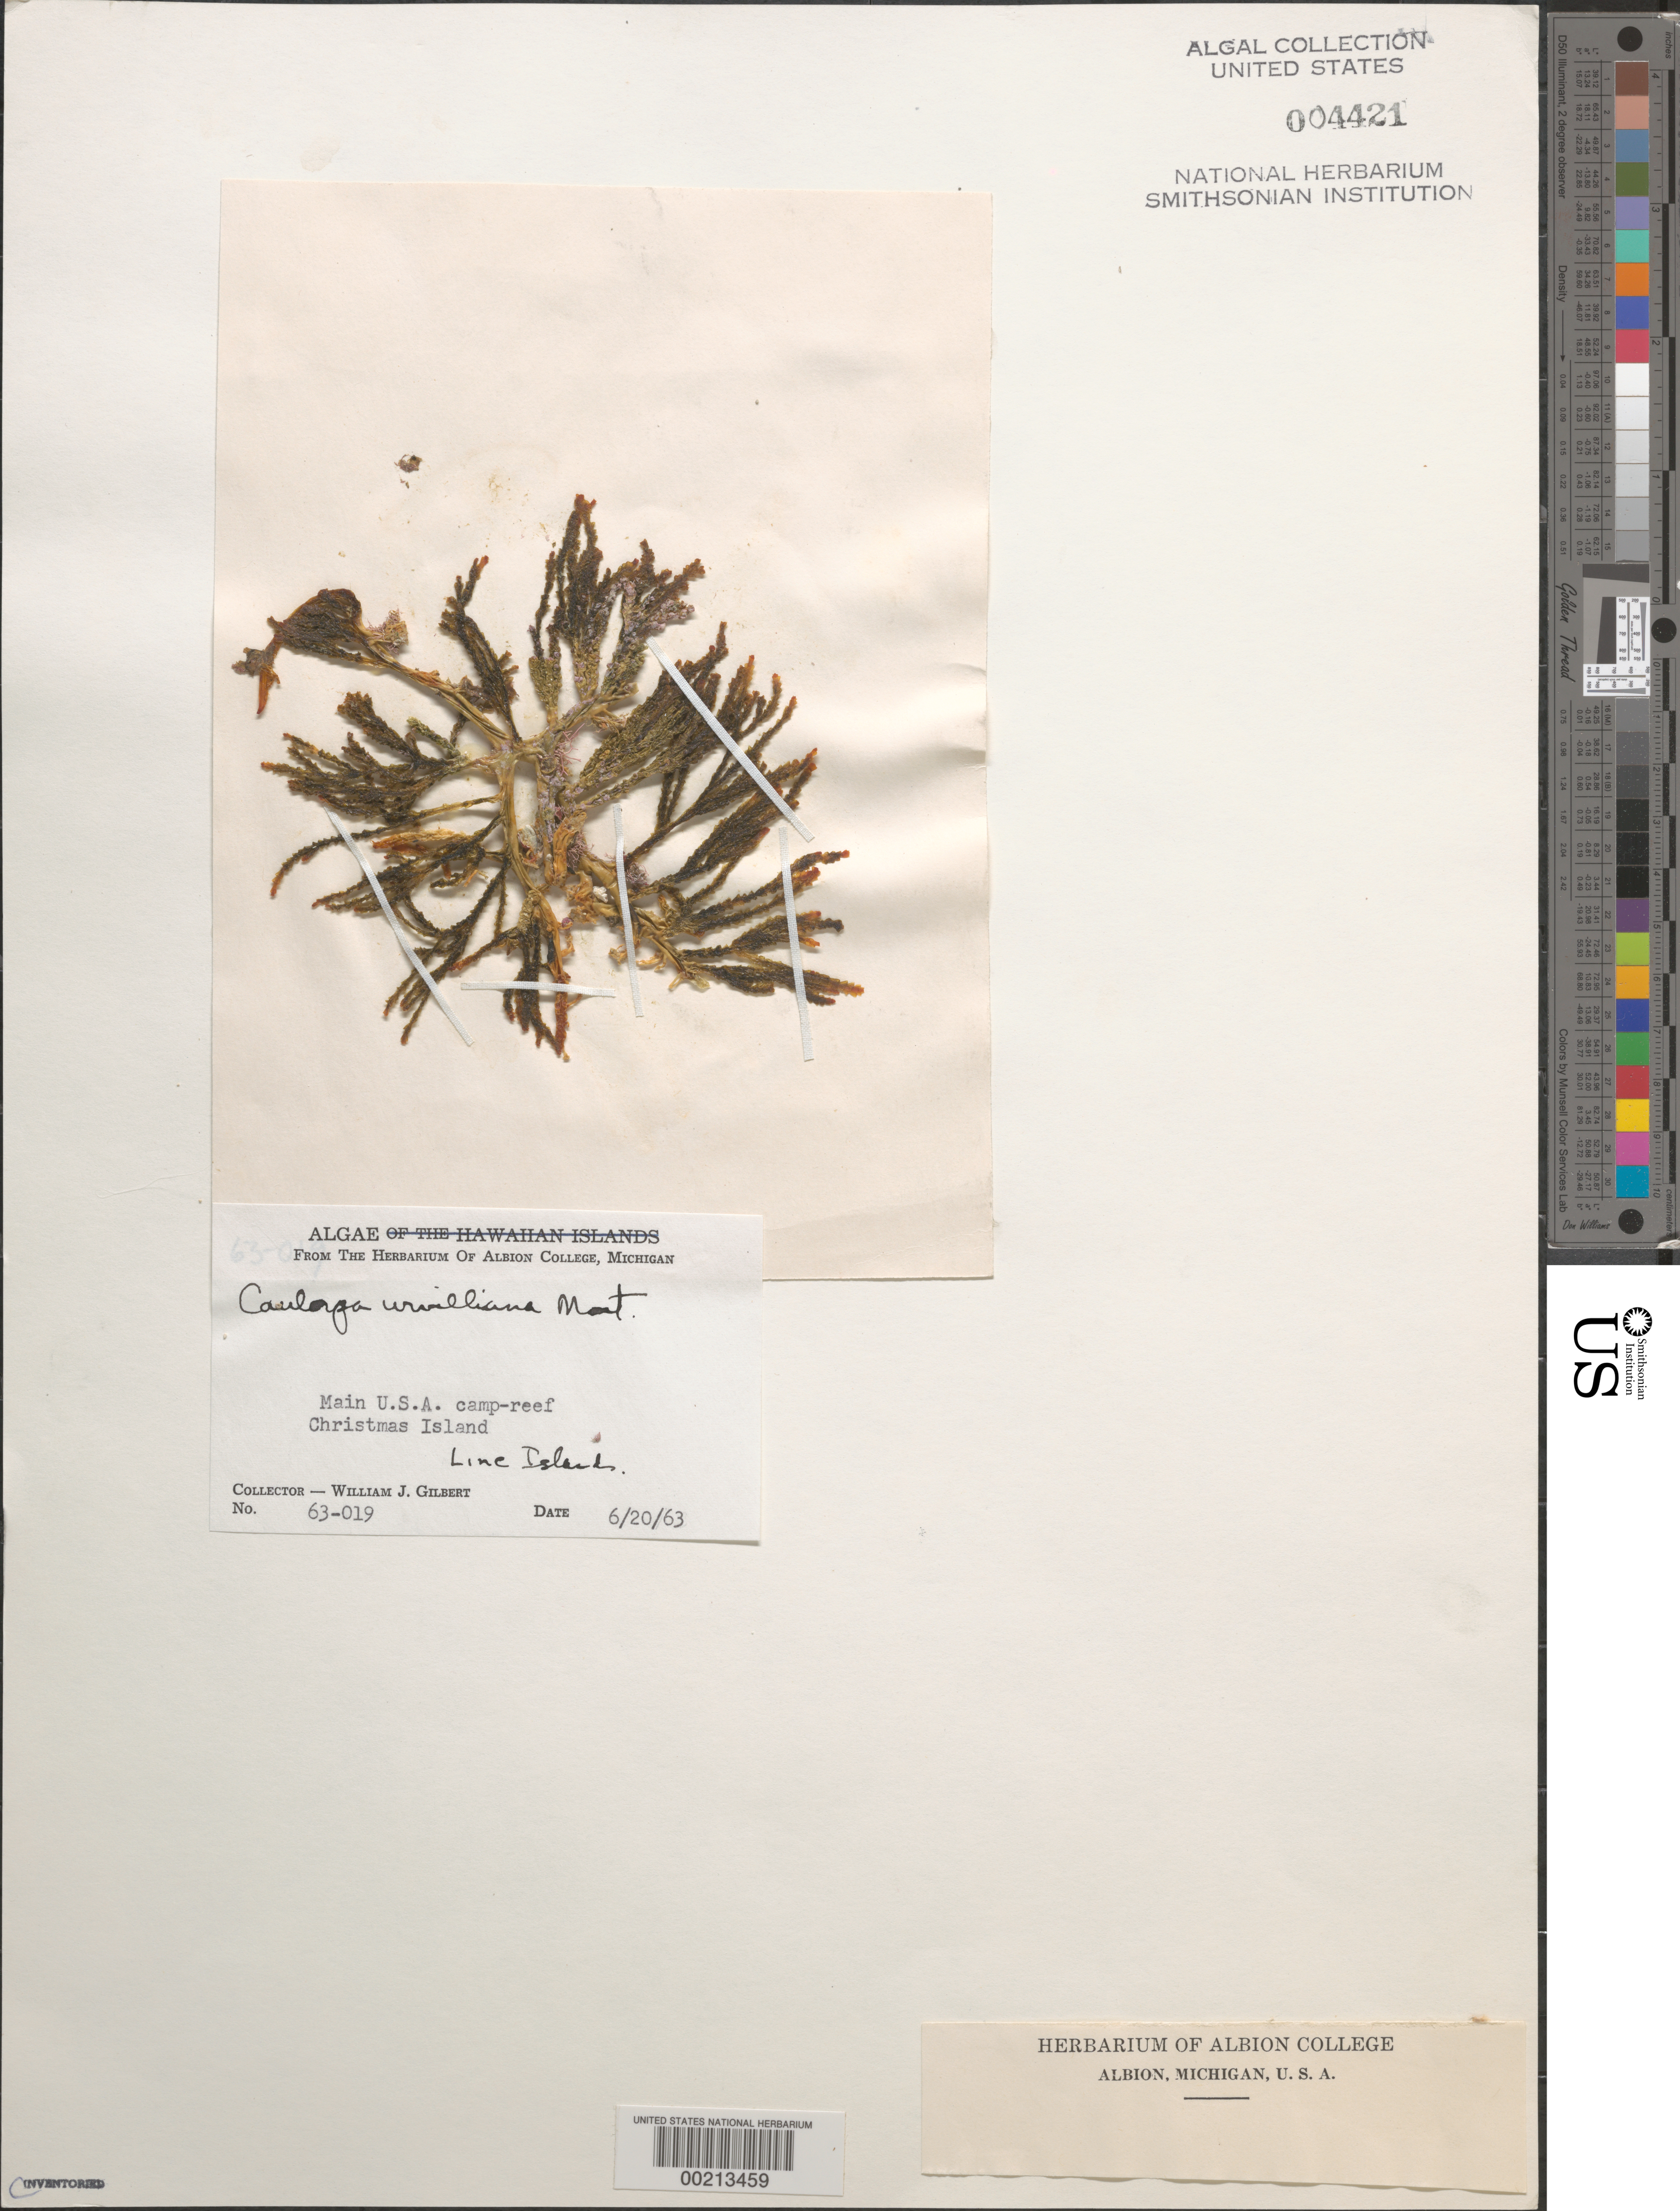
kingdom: Plantae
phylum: Chlorophyta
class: Ulvophyceae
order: Bryopsidales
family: Caulerpaceae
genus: Caulerpa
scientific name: Caulerpa urvilleana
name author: Mont.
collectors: W. J. Gilbert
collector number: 63-019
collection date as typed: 20 Jun 1963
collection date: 1963-06-20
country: Kiribati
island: Kiritimati [Christmas] Atoll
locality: Main U.S.A. Camp-reef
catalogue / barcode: US 4421